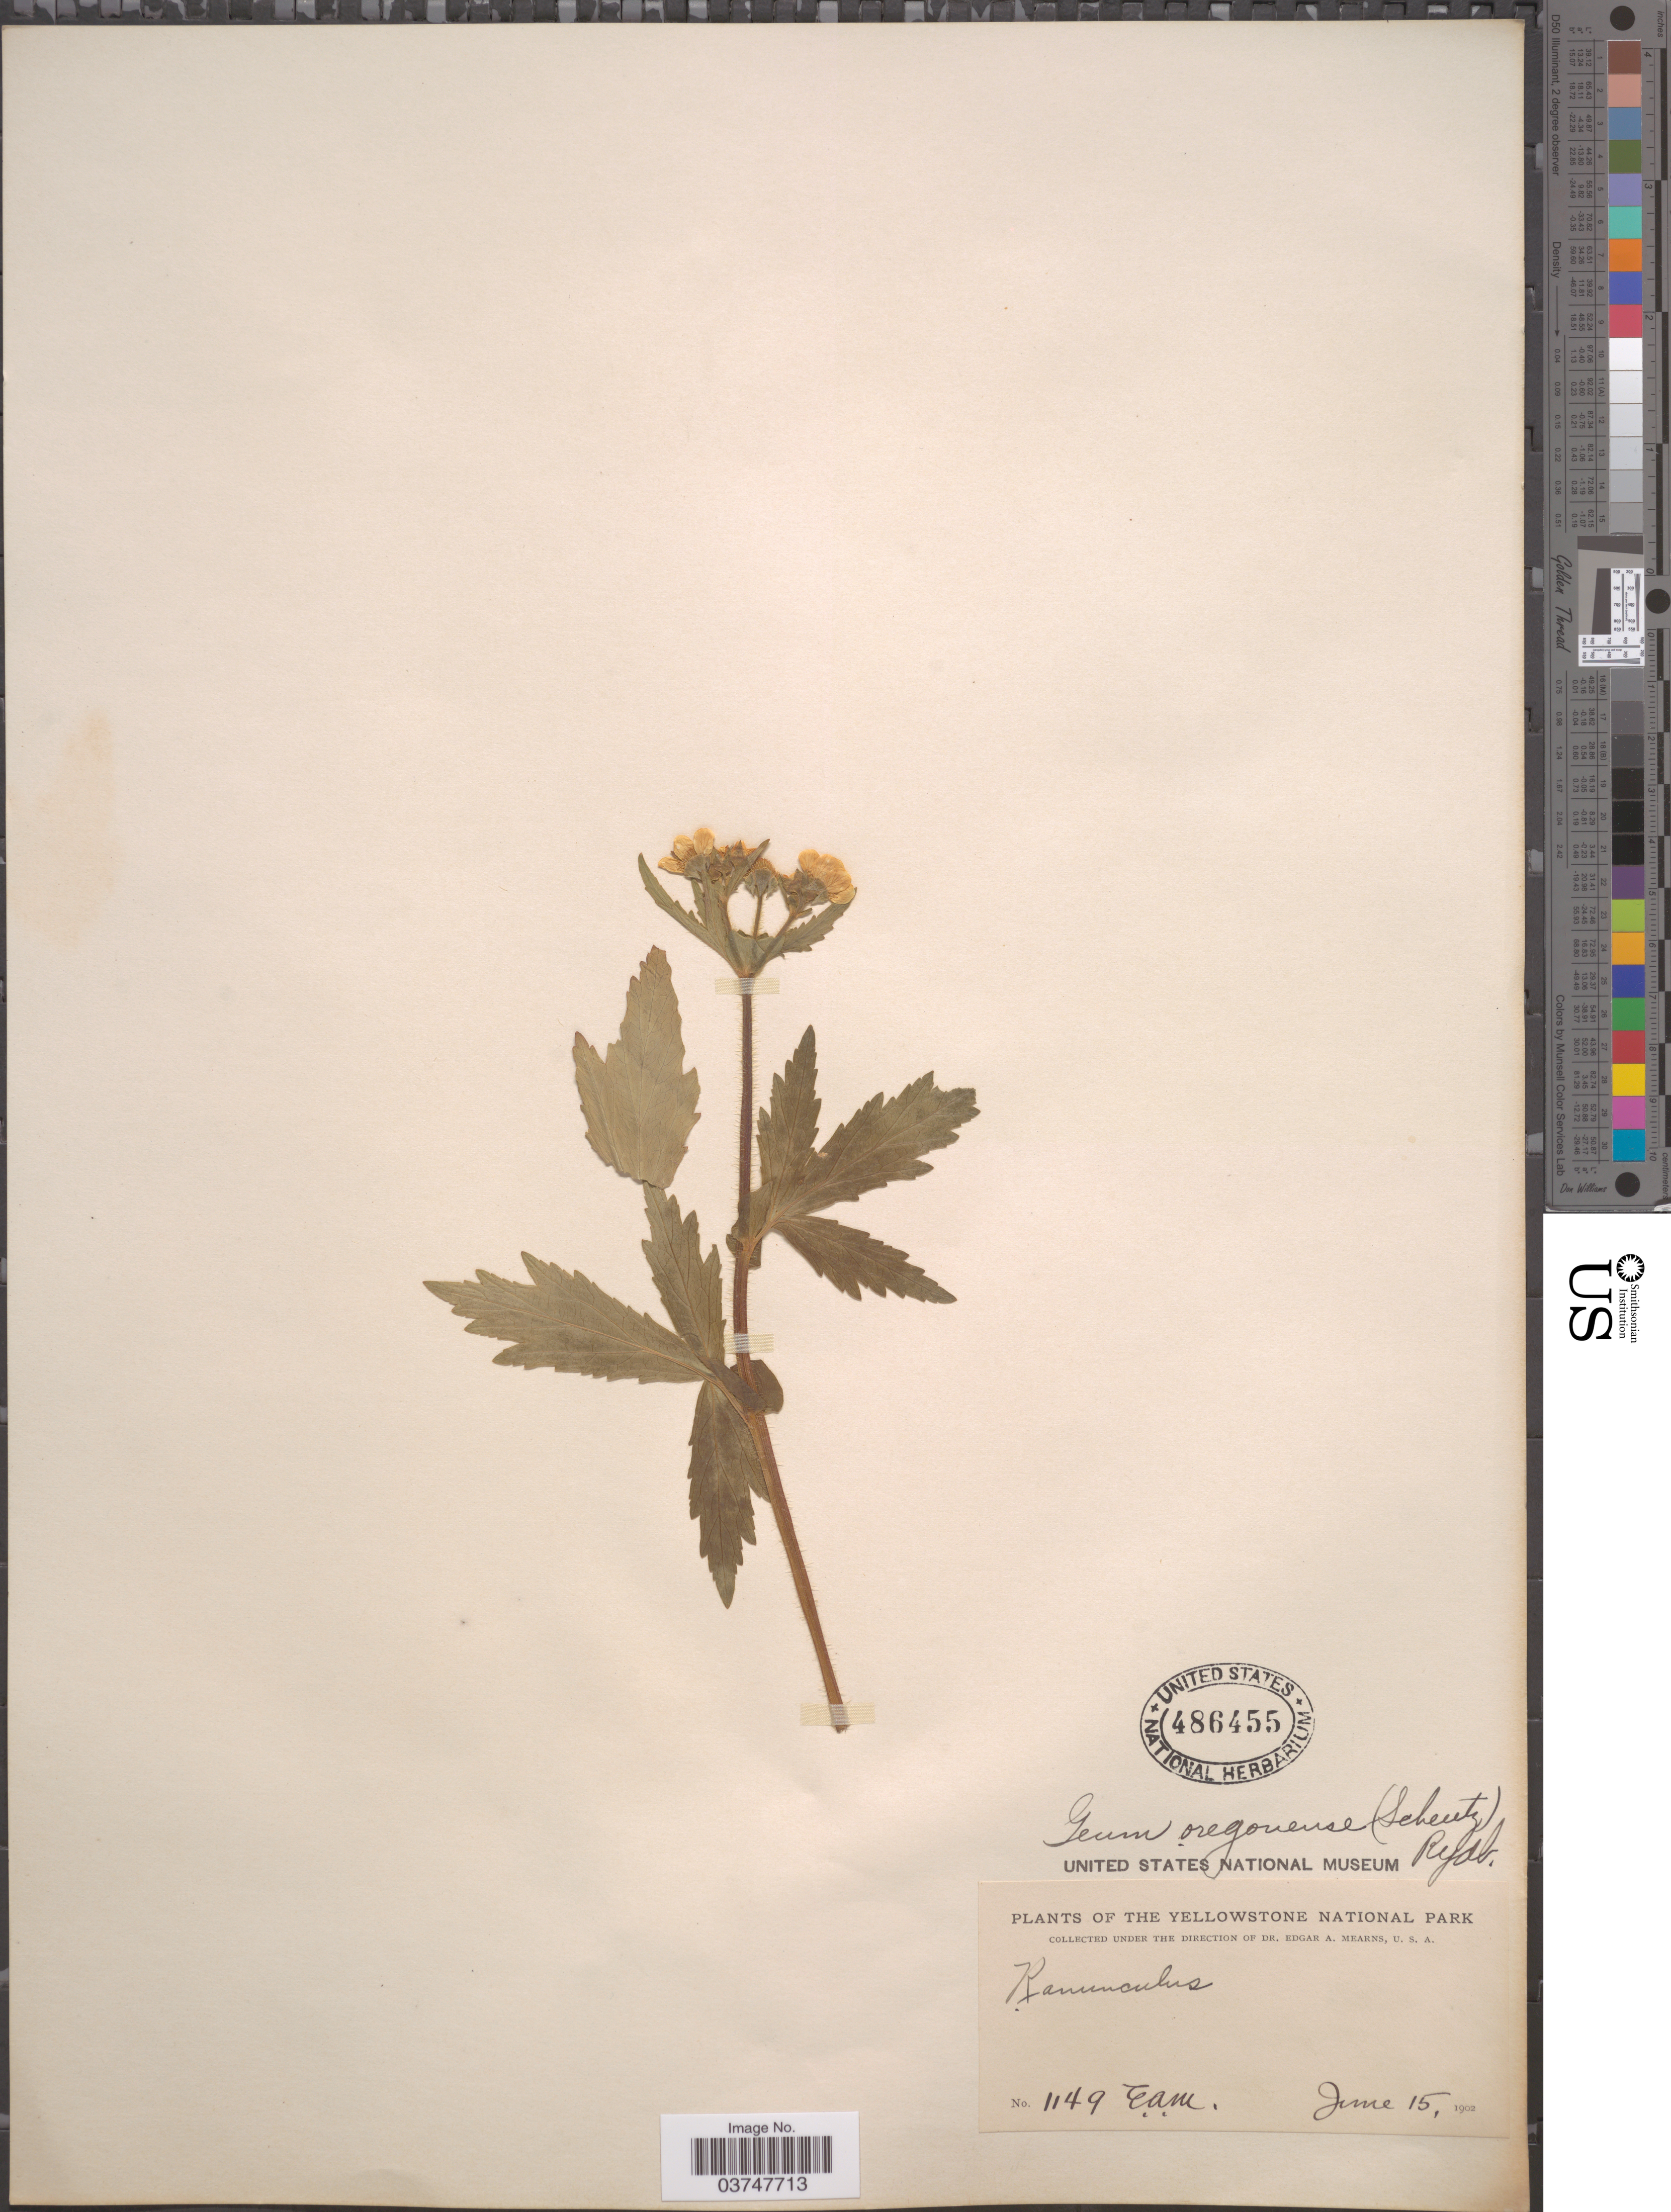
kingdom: Plantae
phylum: Tracheophyta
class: Magnoliopsida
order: Rosales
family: Rosaceae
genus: Geum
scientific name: Geum oregonense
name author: Rydb.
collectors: E. A. Mearns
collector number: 1149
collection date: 1902-06-15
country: United States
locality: The Yellowstone National Park.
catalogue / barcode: US 486455